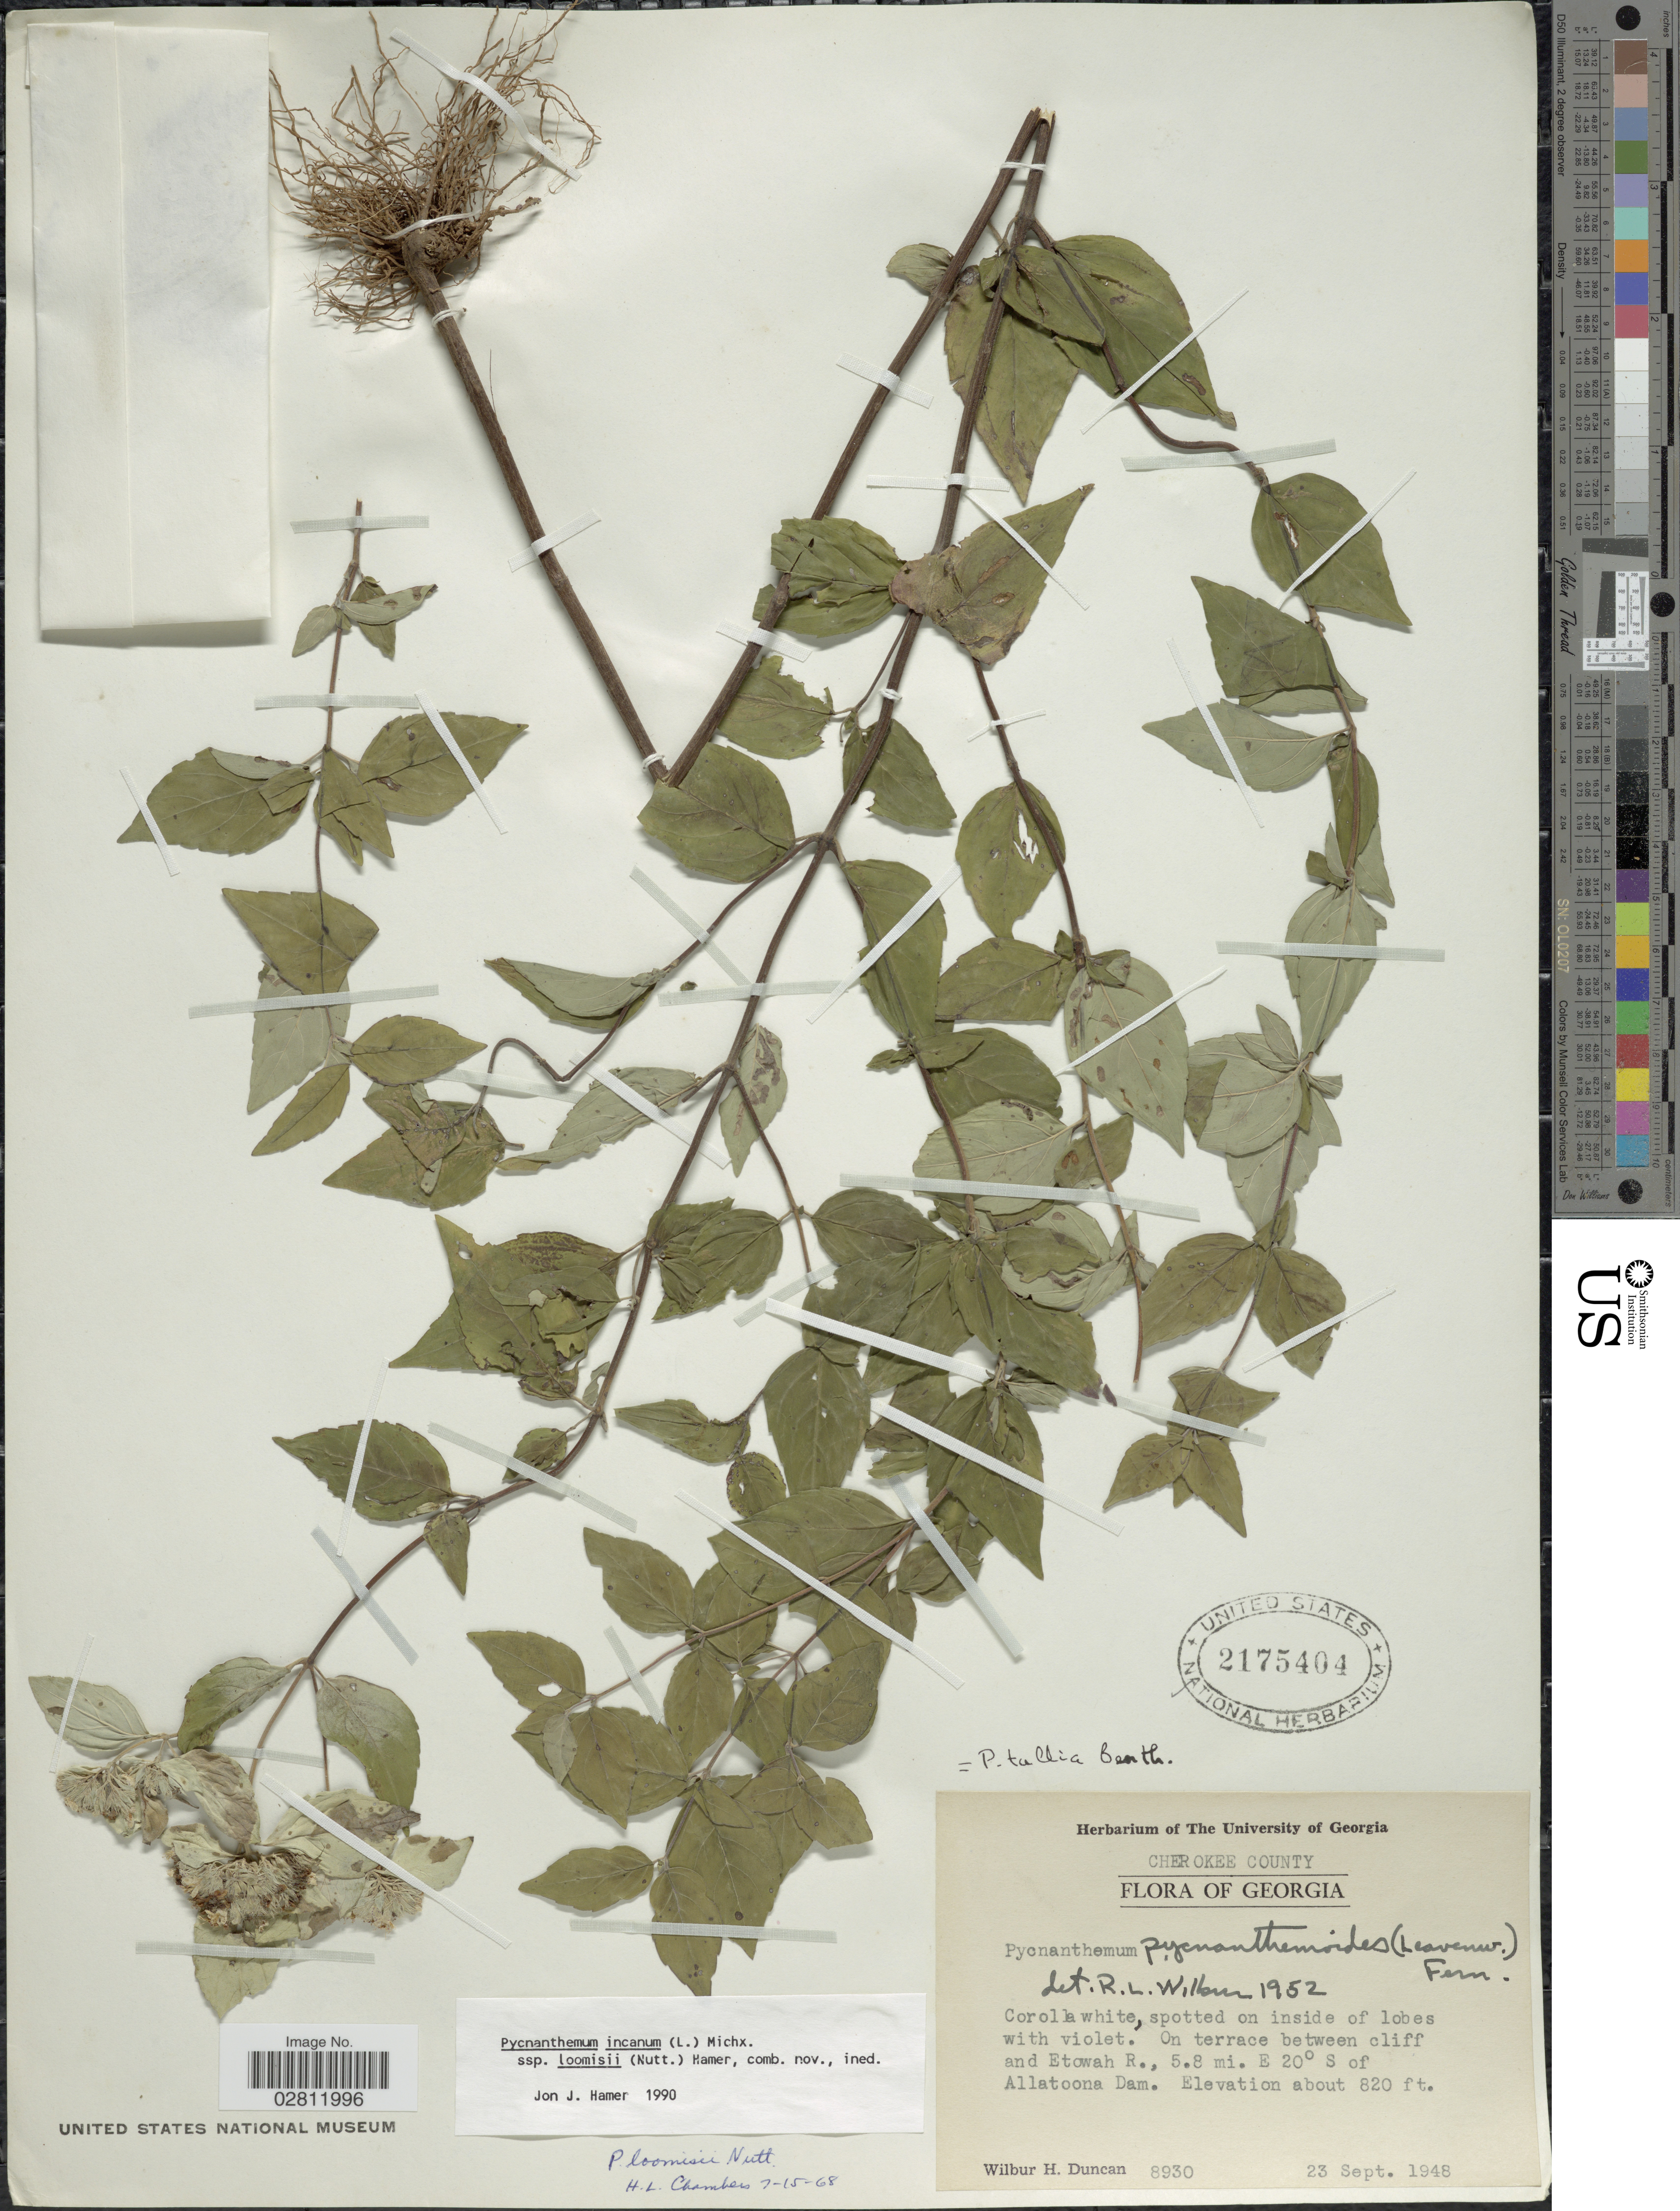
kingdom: Plantae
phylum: Tracheophyta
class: Magnoliopsida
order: Lamiales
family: Lamiaceae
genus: Pycnanthemum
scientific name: Pycnanthemum incanum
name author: (L.) Michx.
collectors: W. H. Duncan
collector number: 8930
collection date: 1948-09-23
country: United States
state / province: Georgia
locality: Cherokee County. On terrace between cliff and Etowah R., 5.8 mi. E 20° S of Allatoona Dam.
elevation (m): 250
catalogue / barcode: US 2175404